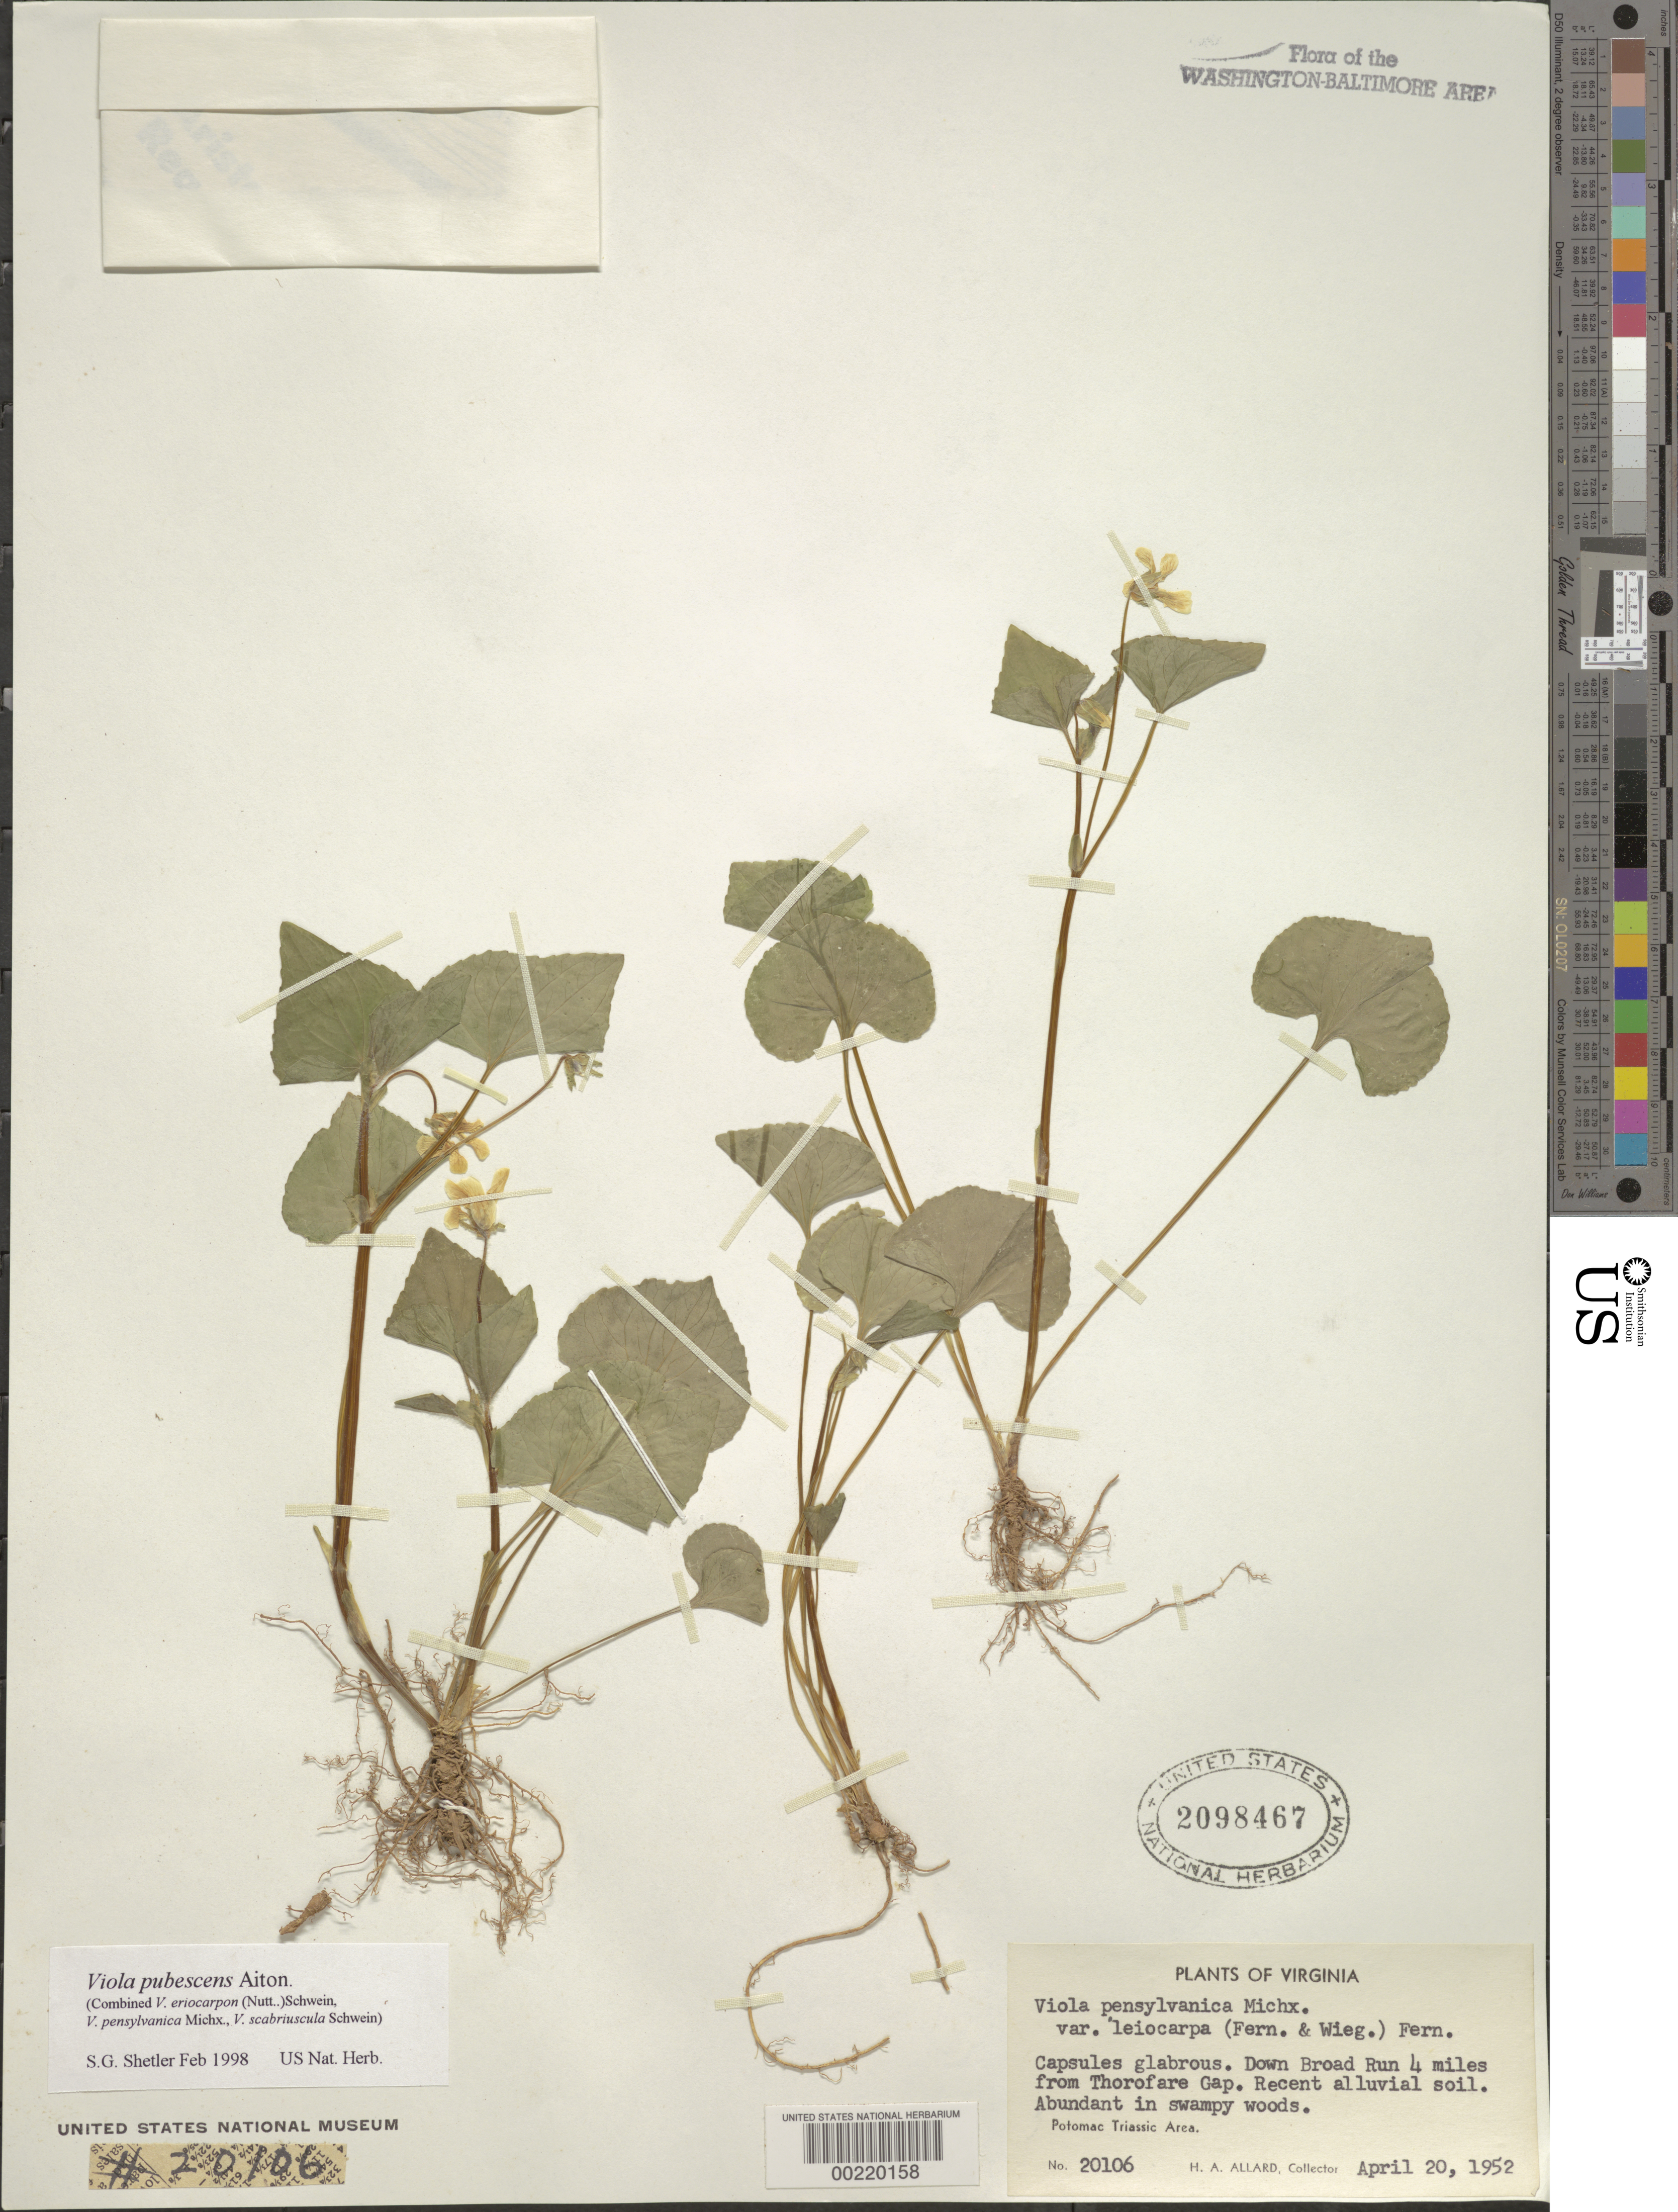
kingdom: Plantae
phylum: Tracheophyta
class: Magnoliopsida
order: Malpighiales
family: Violaceae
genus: Viola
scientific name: Viola pubescens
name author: Aiton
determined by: Shetler, Stanwyn G., (US), NMNH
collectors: H. A. Allard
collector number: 20106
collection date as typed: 20 Apr 1952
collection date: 1952-04-20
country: United States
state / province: Virginia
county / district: Fauquier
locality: Downstream from Thorofare Gap on Broad Run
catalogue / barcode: US 2098467